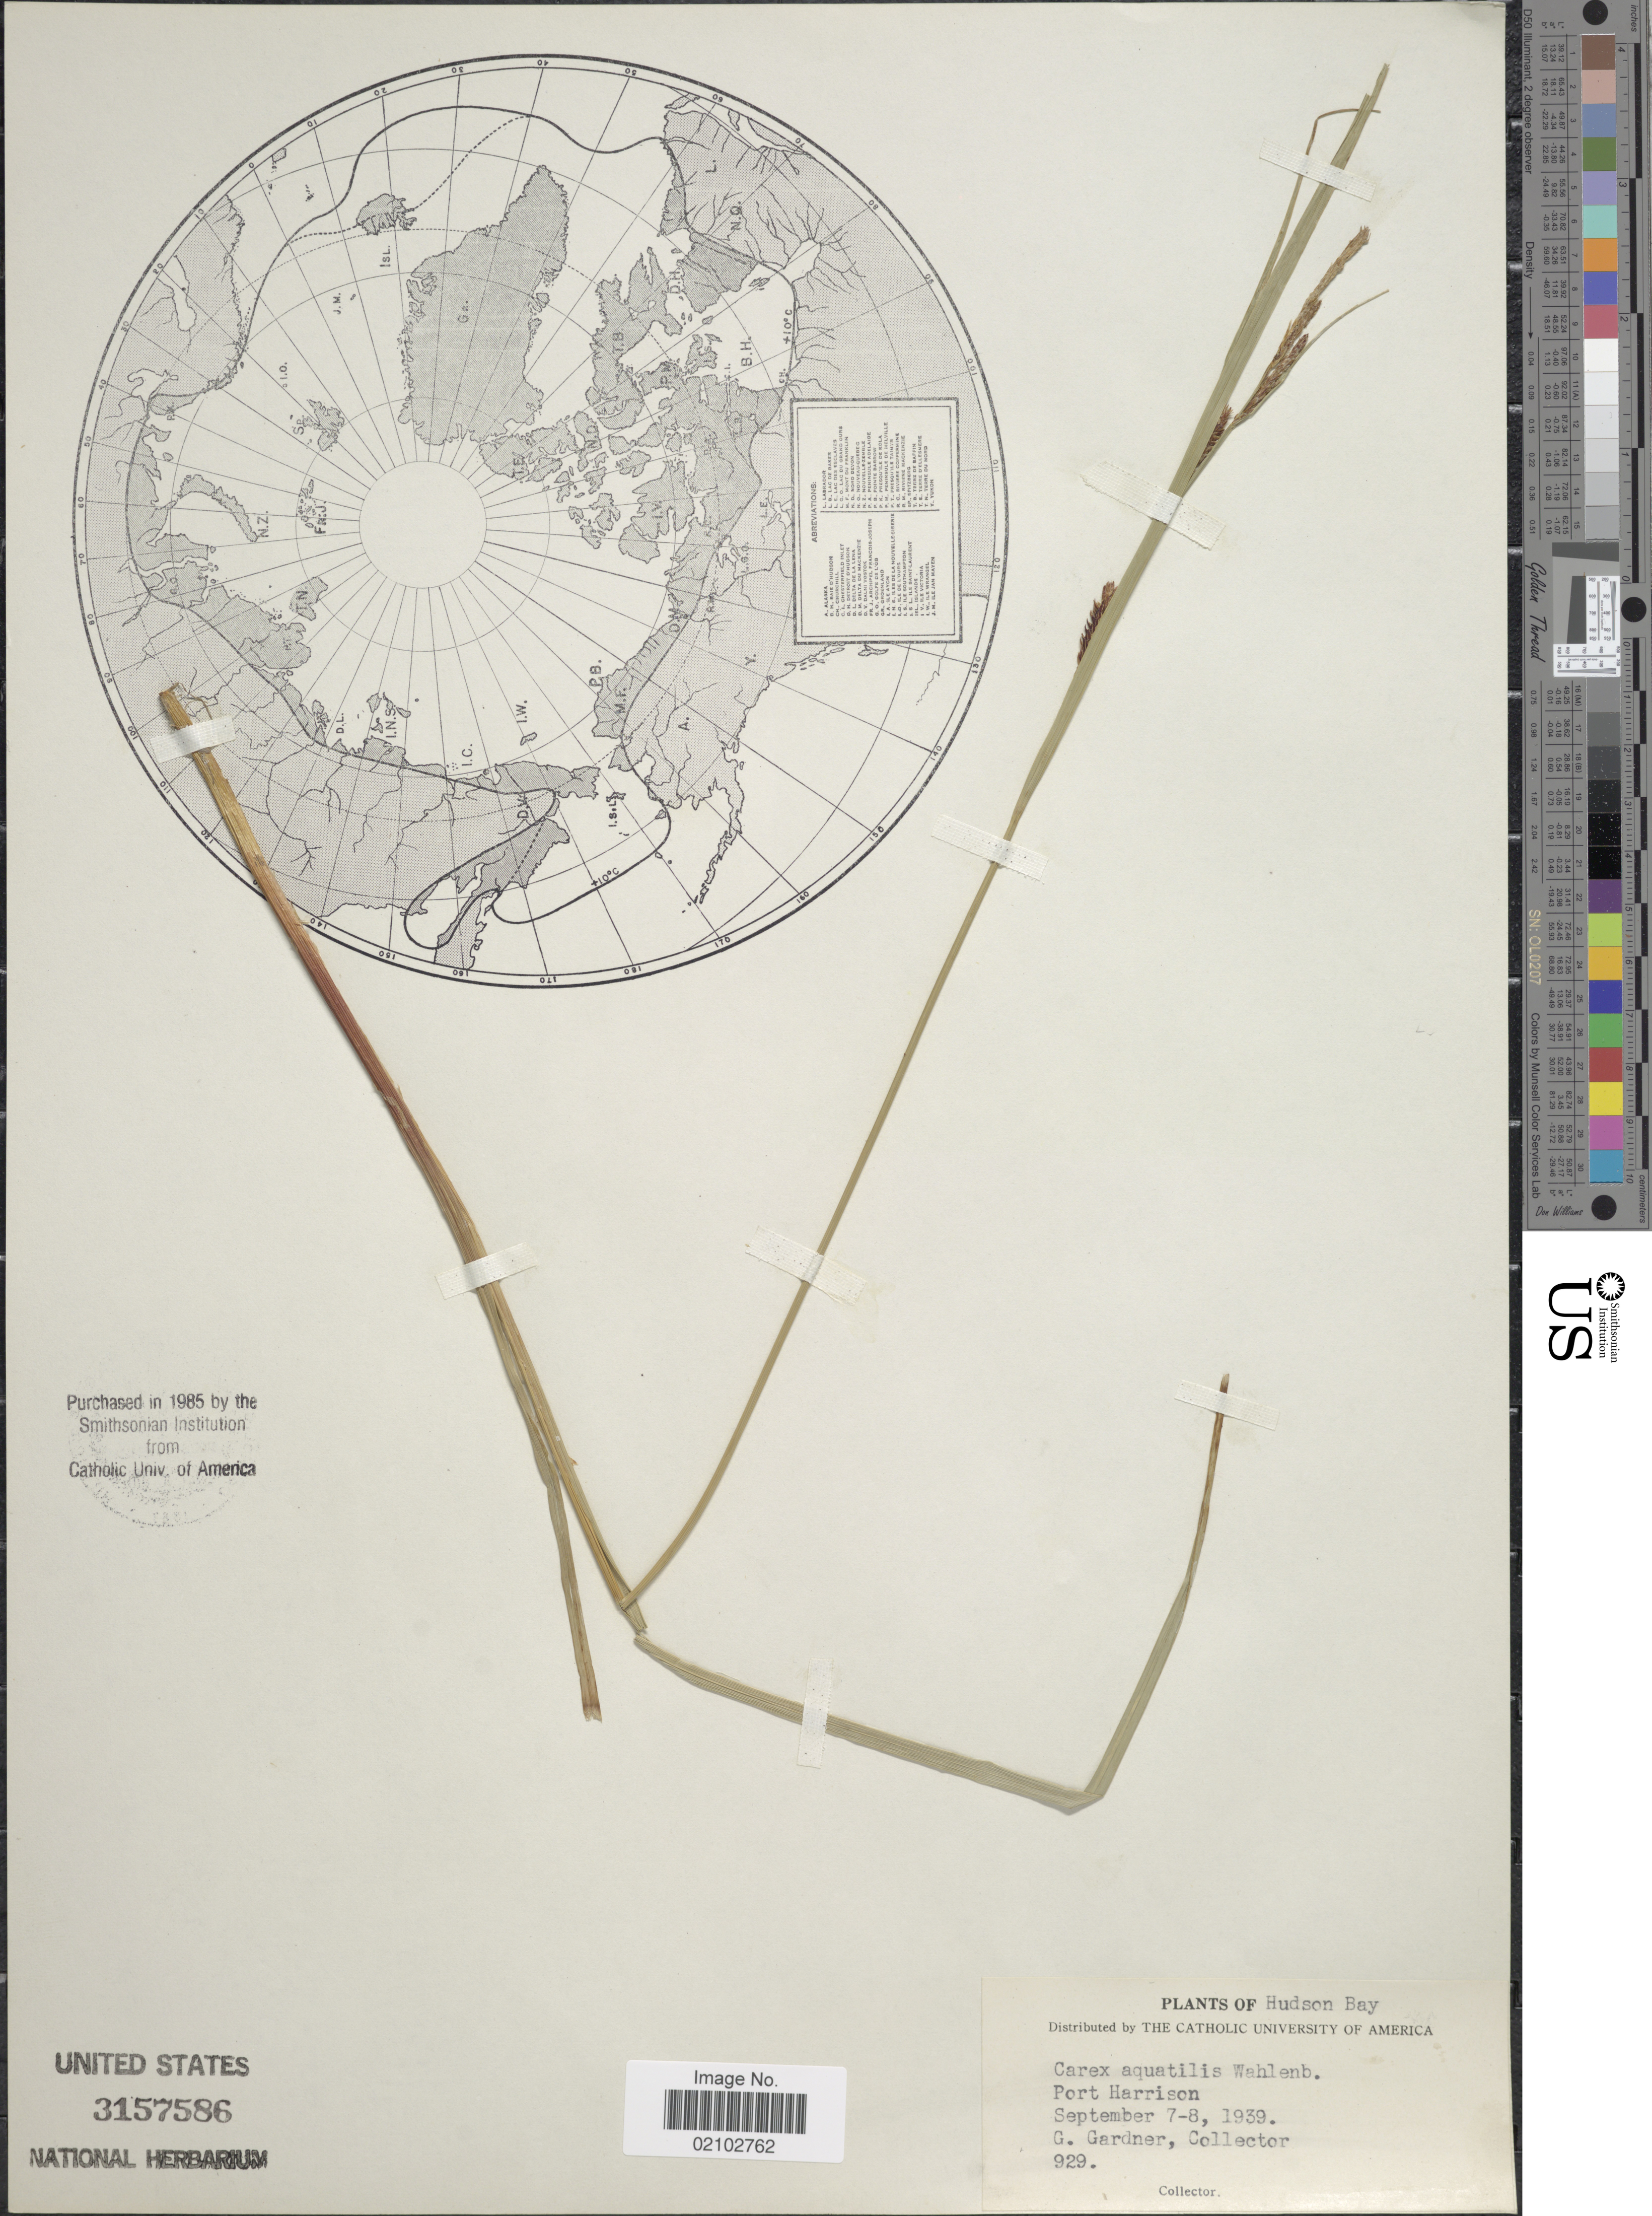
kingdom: Plantae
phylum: Tracheophyta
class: Liliopsida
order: Poales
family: Cyperaceae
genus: Carex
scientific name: Carex aquatilis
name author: Wahlenb.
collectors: G. Gardner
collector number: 929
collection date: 1939-09-07/1939-09-08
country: Canada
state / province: Quebec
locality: Hudson Bay, Port Harrison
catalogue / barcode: US 3157586